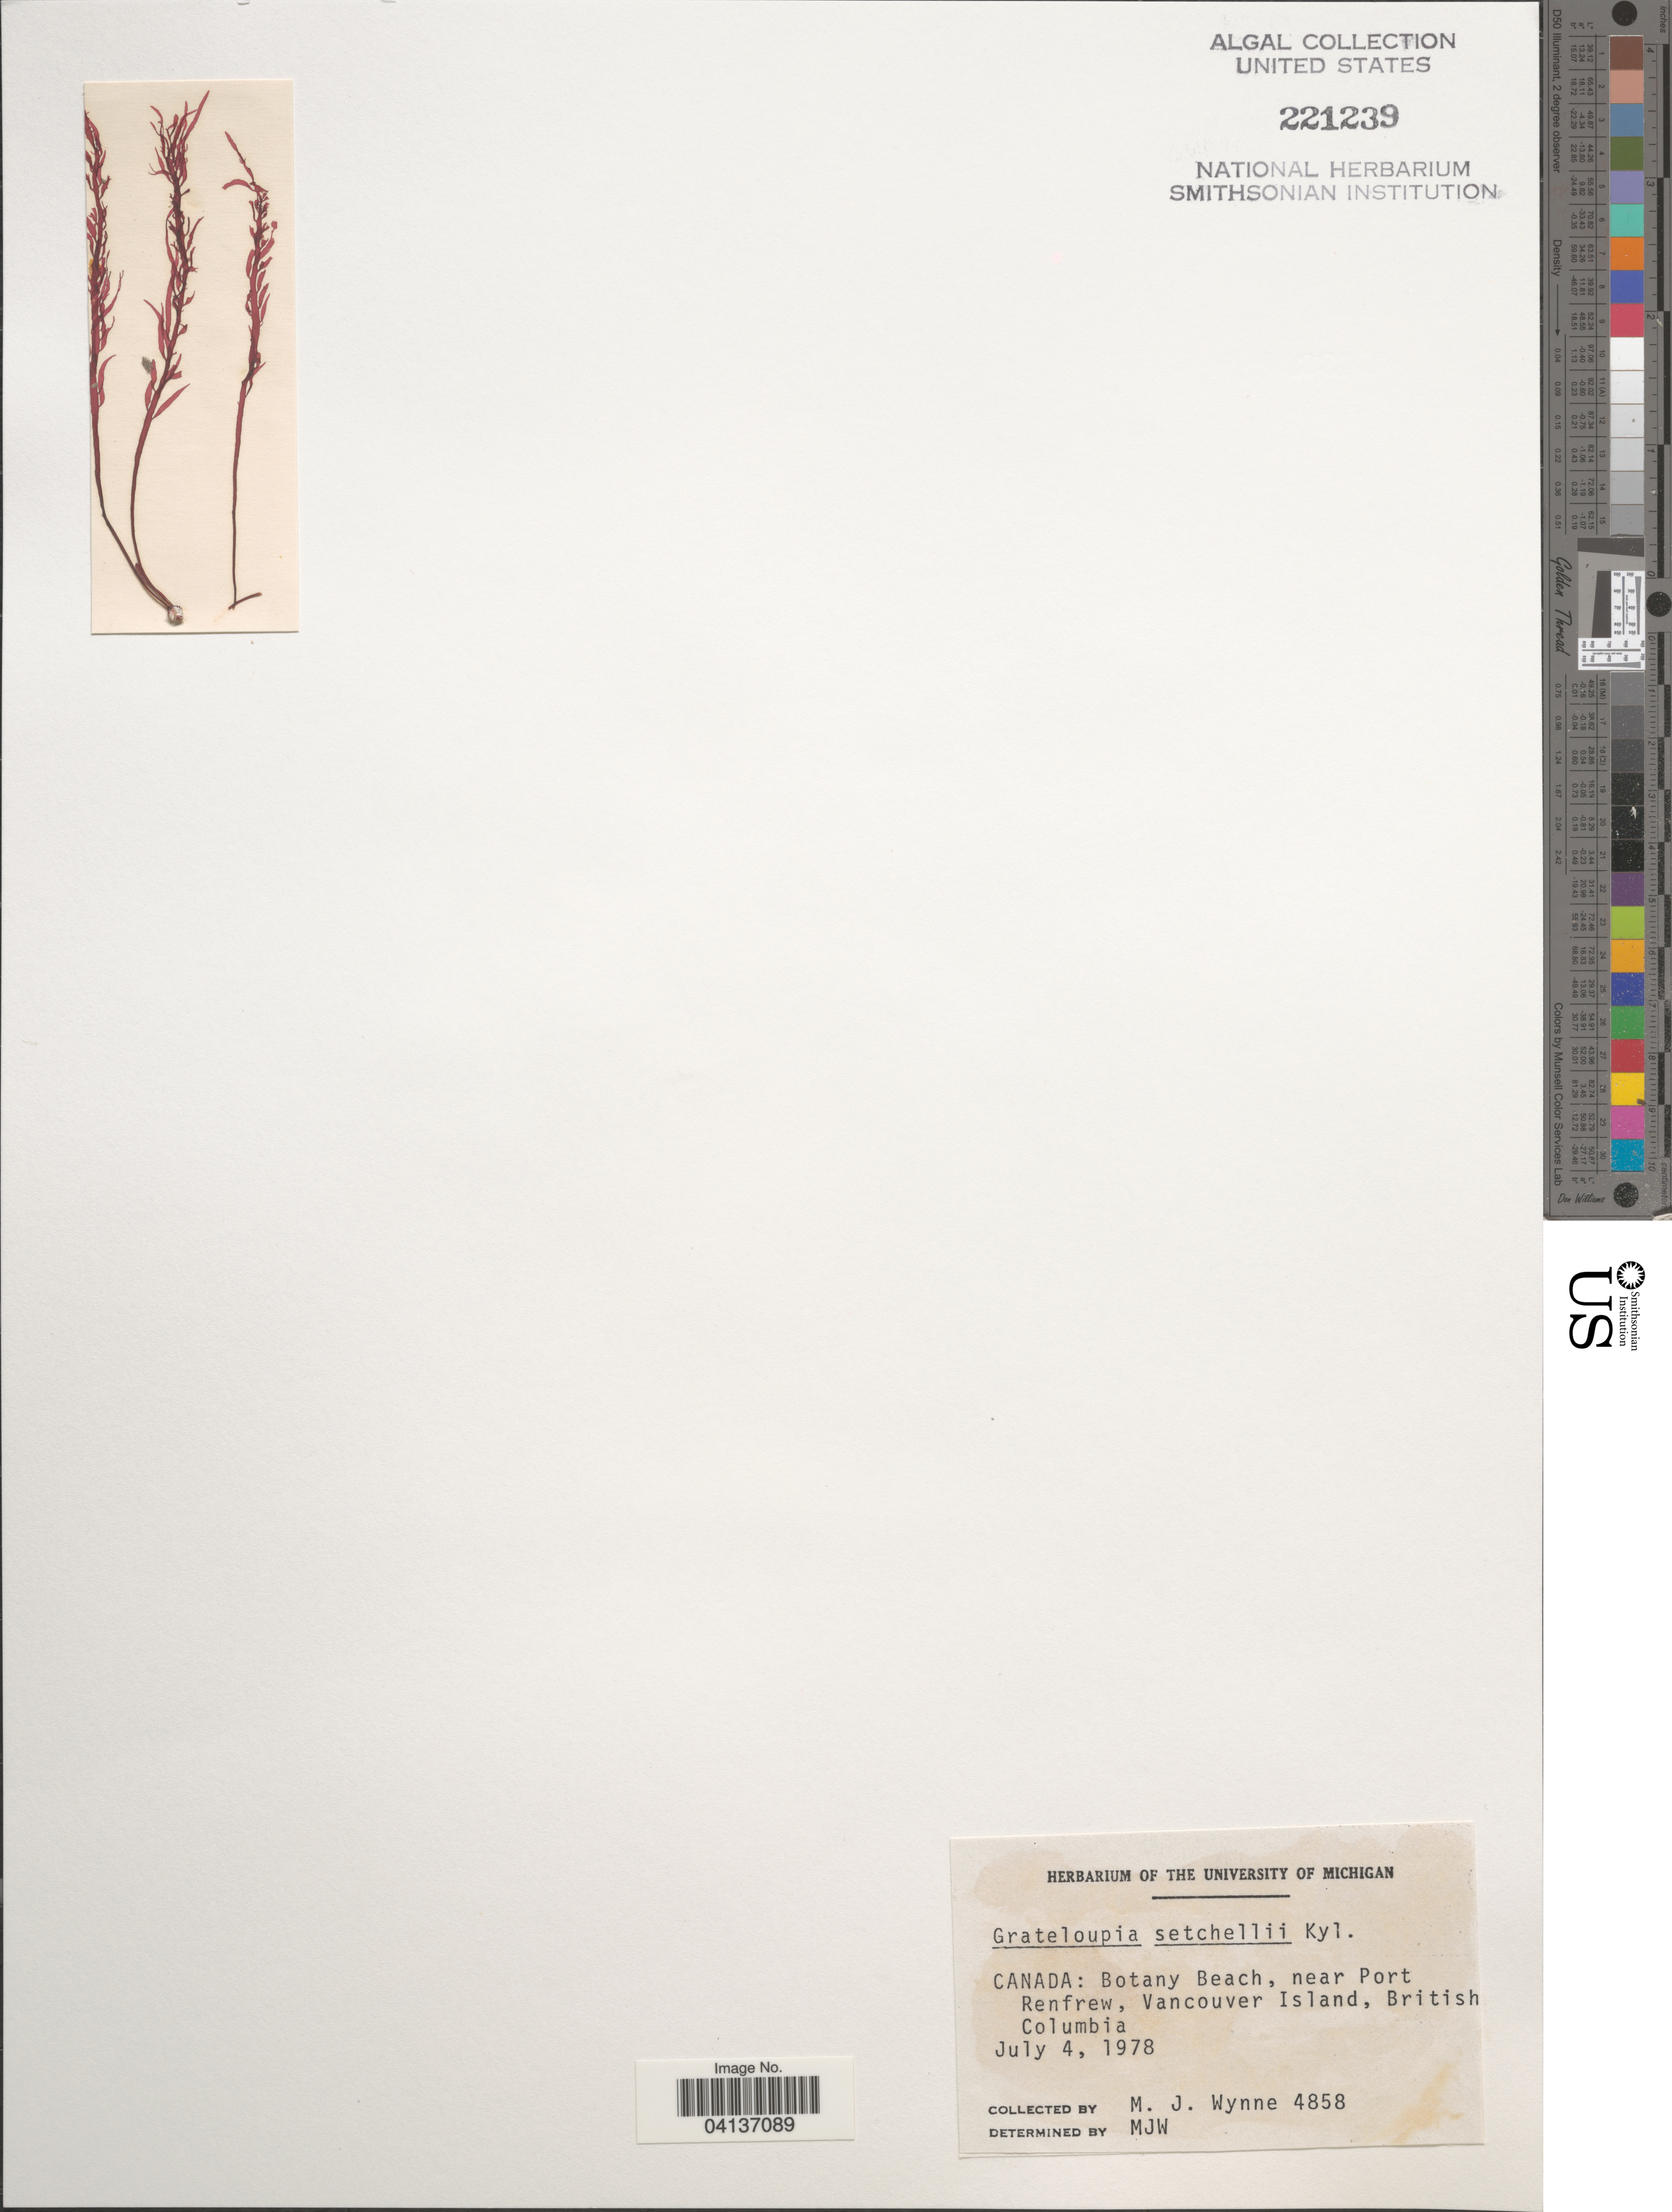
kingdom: Plantae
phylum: Rhodophyta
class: Florideophyceae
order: Halymeniales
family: Halymeniaceae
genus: Norrissia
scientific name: Norrissia setchellii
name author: (Kylin) M.S. Balakrishnan in Desikachary & Raja Rao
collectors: M.J. Wynne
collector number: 4858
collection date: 1978-07-04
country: Canada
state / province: British Columbia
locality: Botany Beach, near Port Renfrew, Vancouver Island.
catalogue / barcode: US 221239